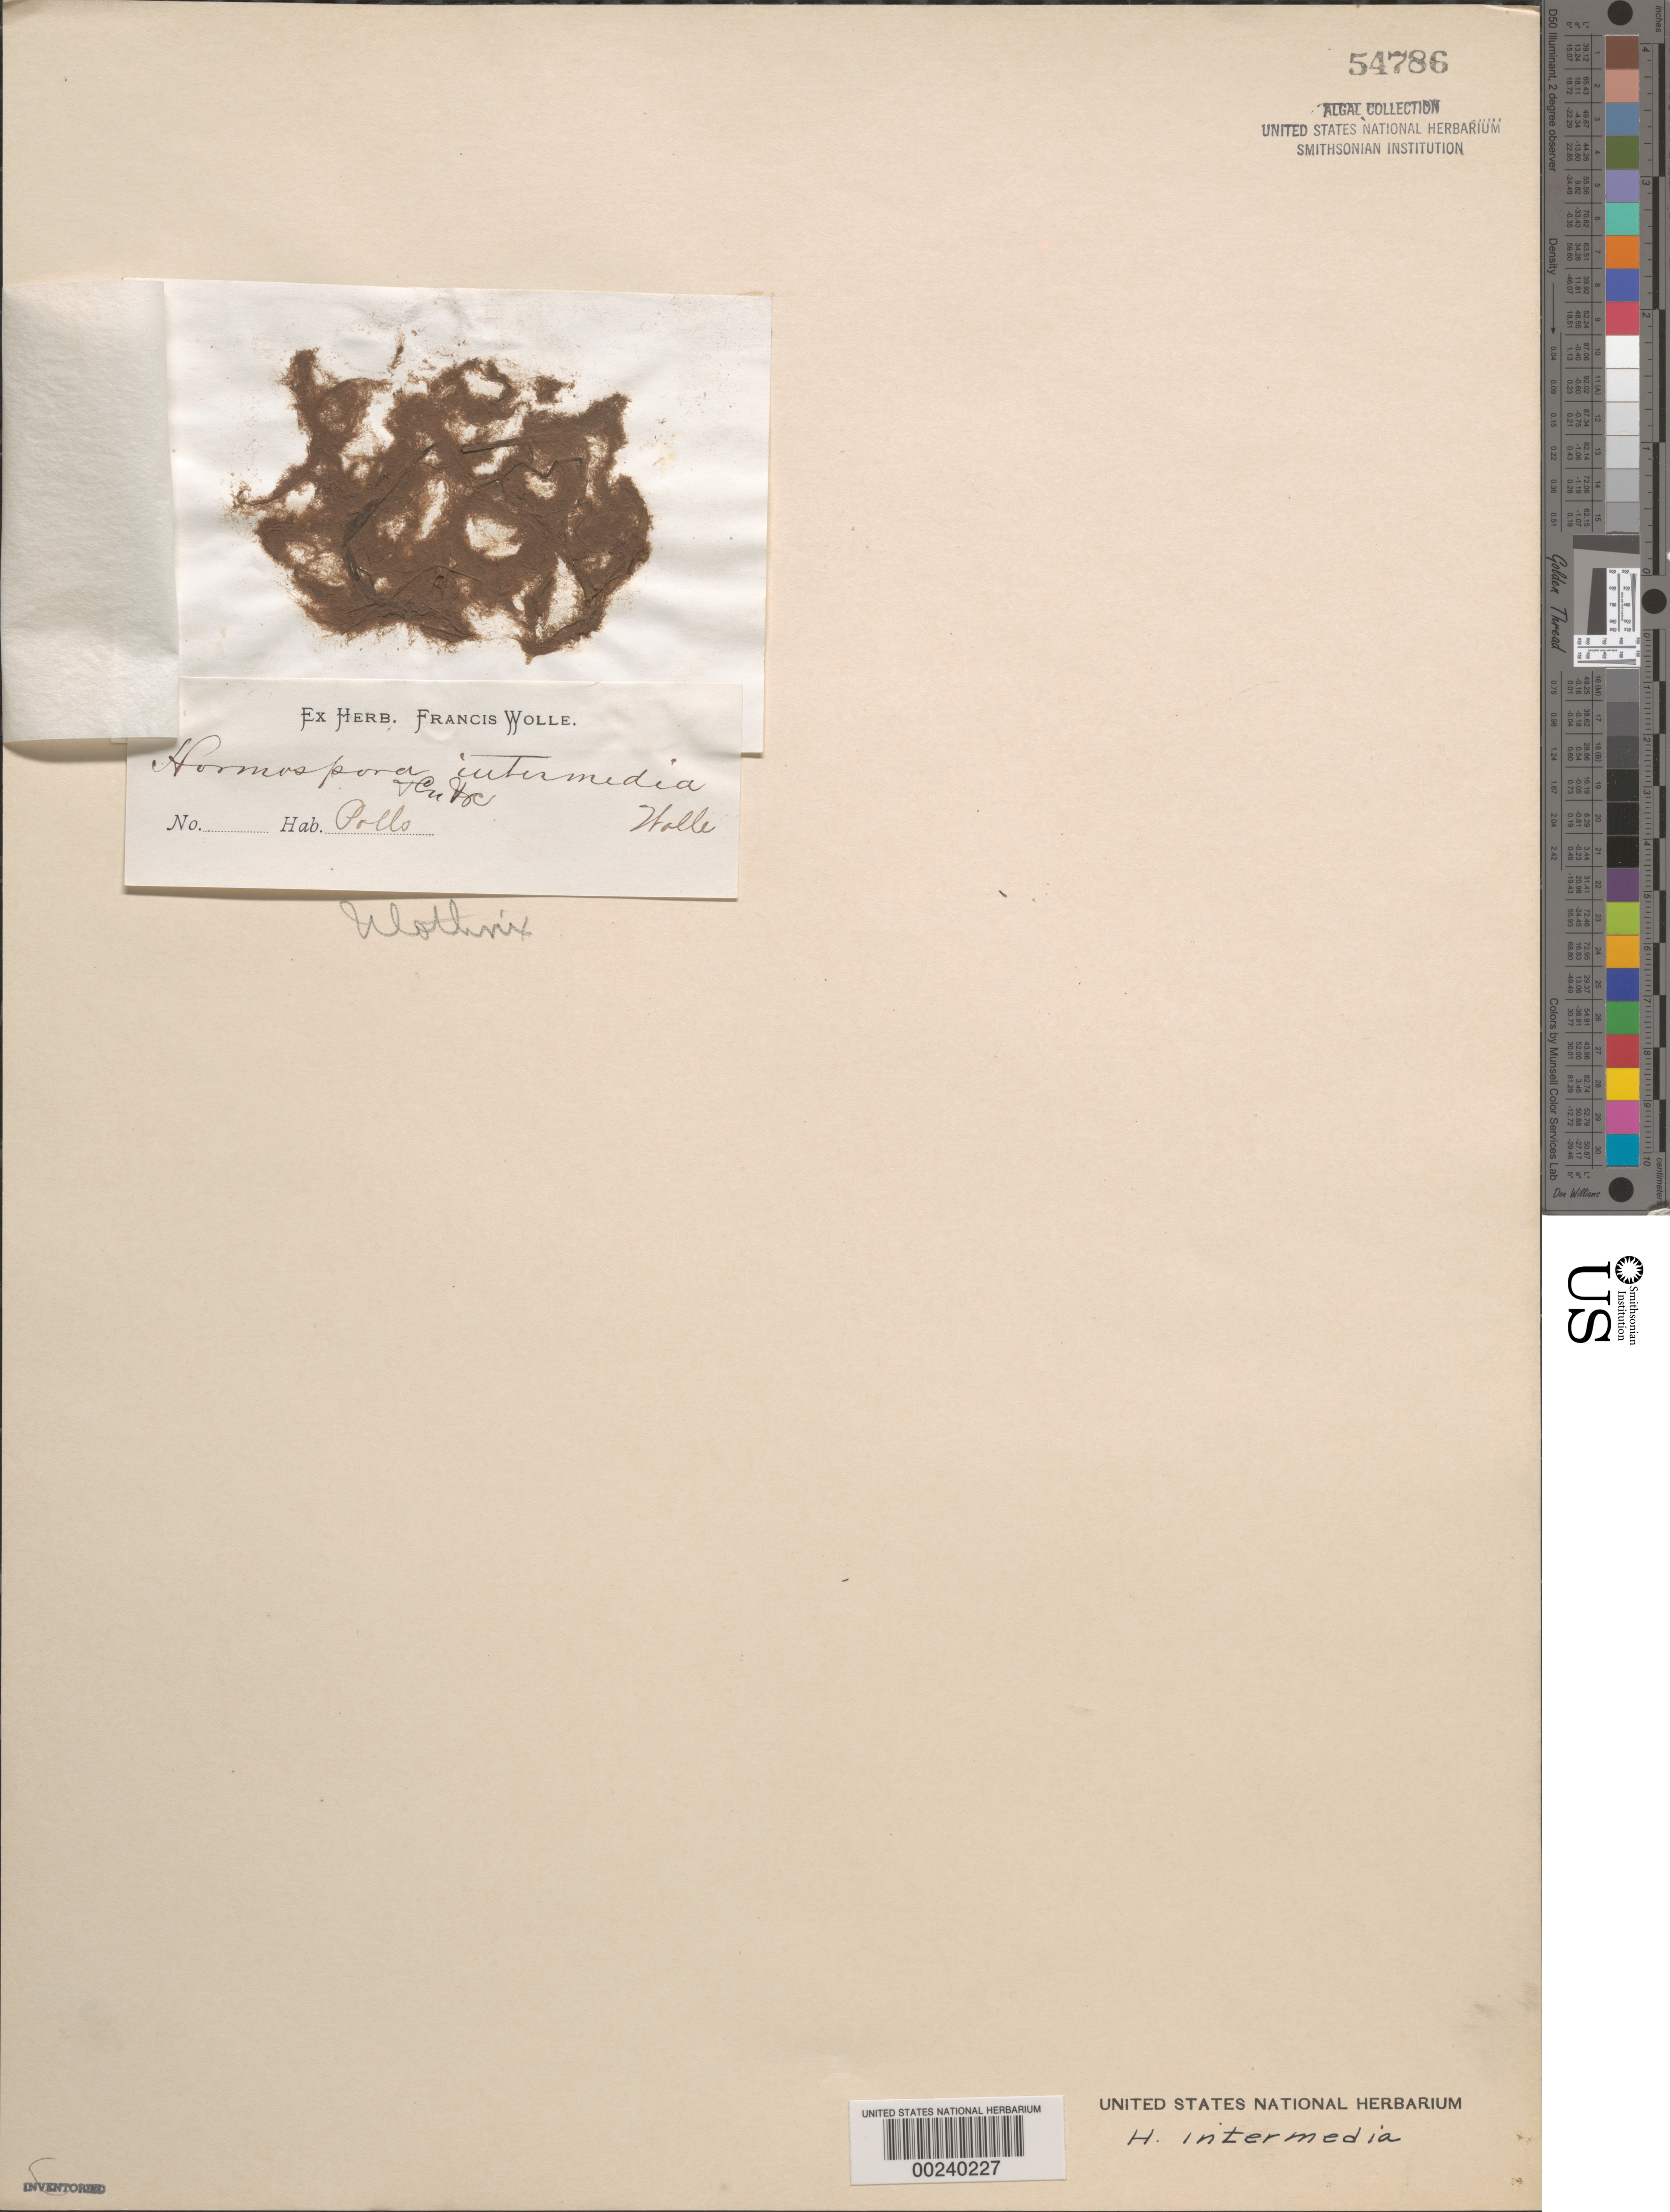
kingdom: Plantae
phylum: Chlorophyta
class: Ulvophyceae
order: Ulotrichales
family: Ulotrichaceae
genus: Ulothrix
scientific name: Ulothrix intermedia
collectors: F. Wolle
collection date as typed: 18--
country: United States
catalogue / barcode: US 54786